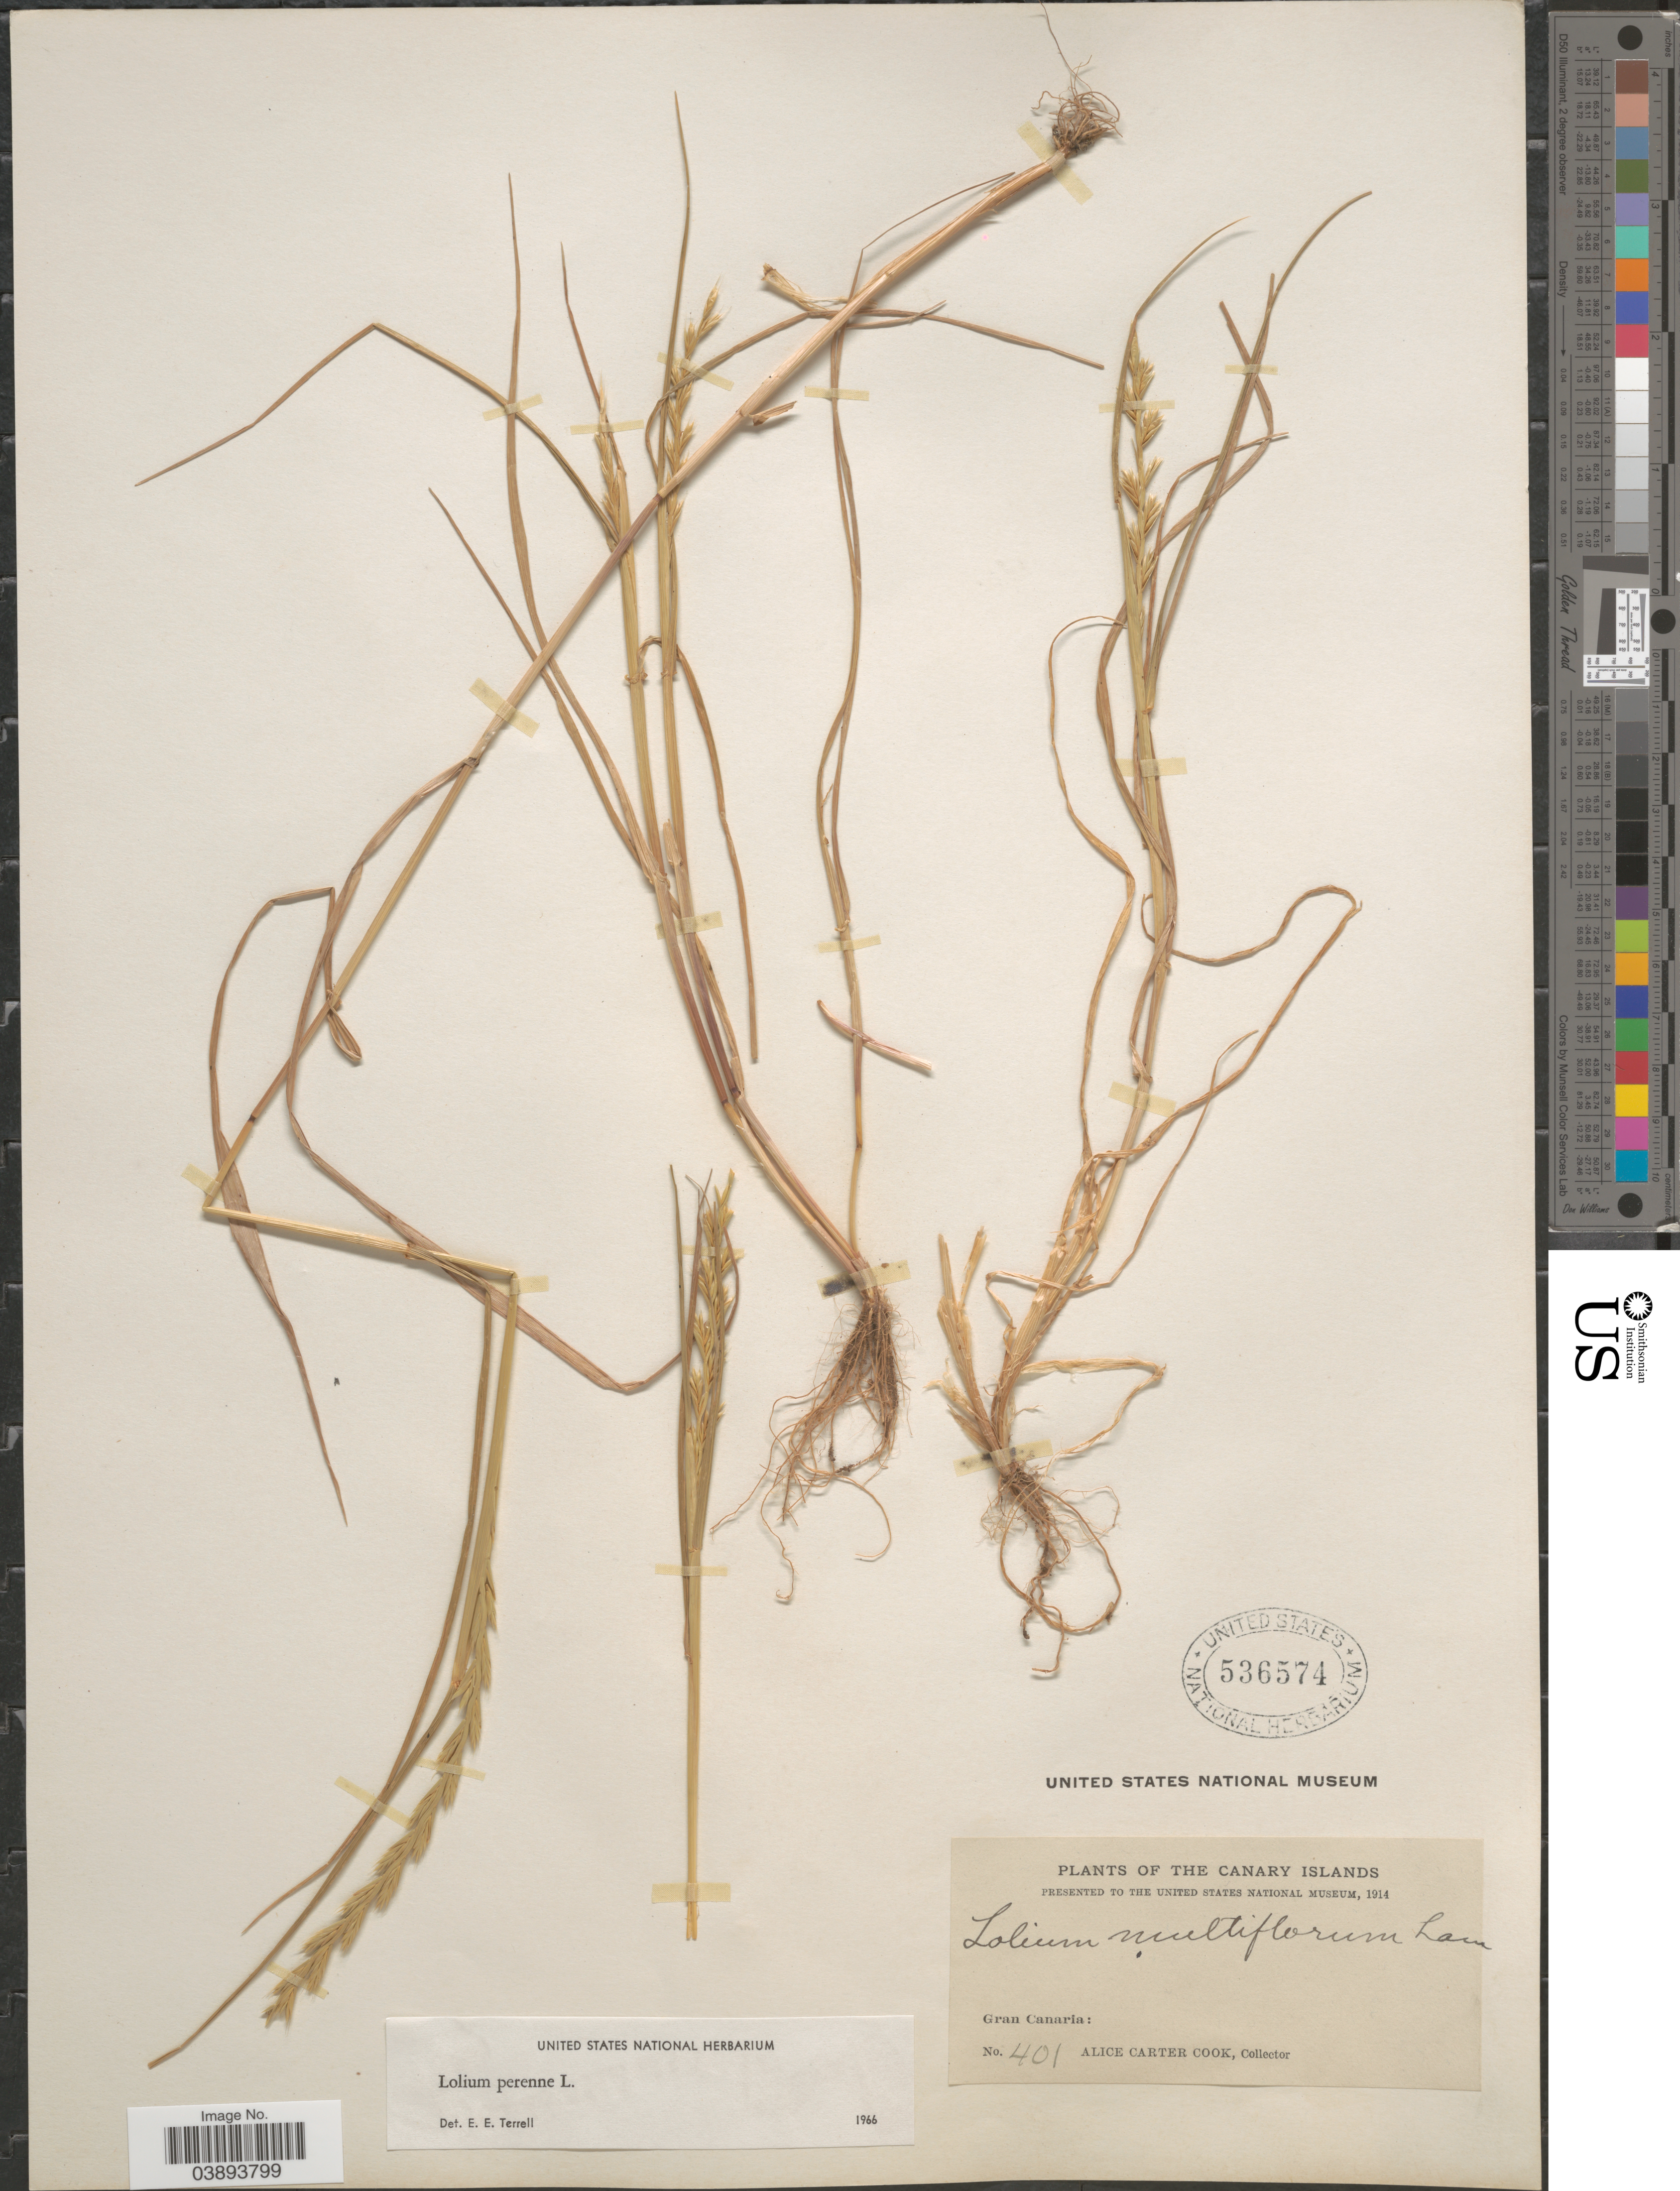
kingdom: Plantae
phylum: Tracheophyta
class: Liliopsida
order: Poales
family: Poaceae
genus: Lolium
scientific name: Lolium perenne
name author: L.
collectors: Alice C. Cook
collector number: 401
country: Spain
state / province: Canarias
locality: The Canary Islands. Gran Canaria.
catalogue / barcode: US 536574